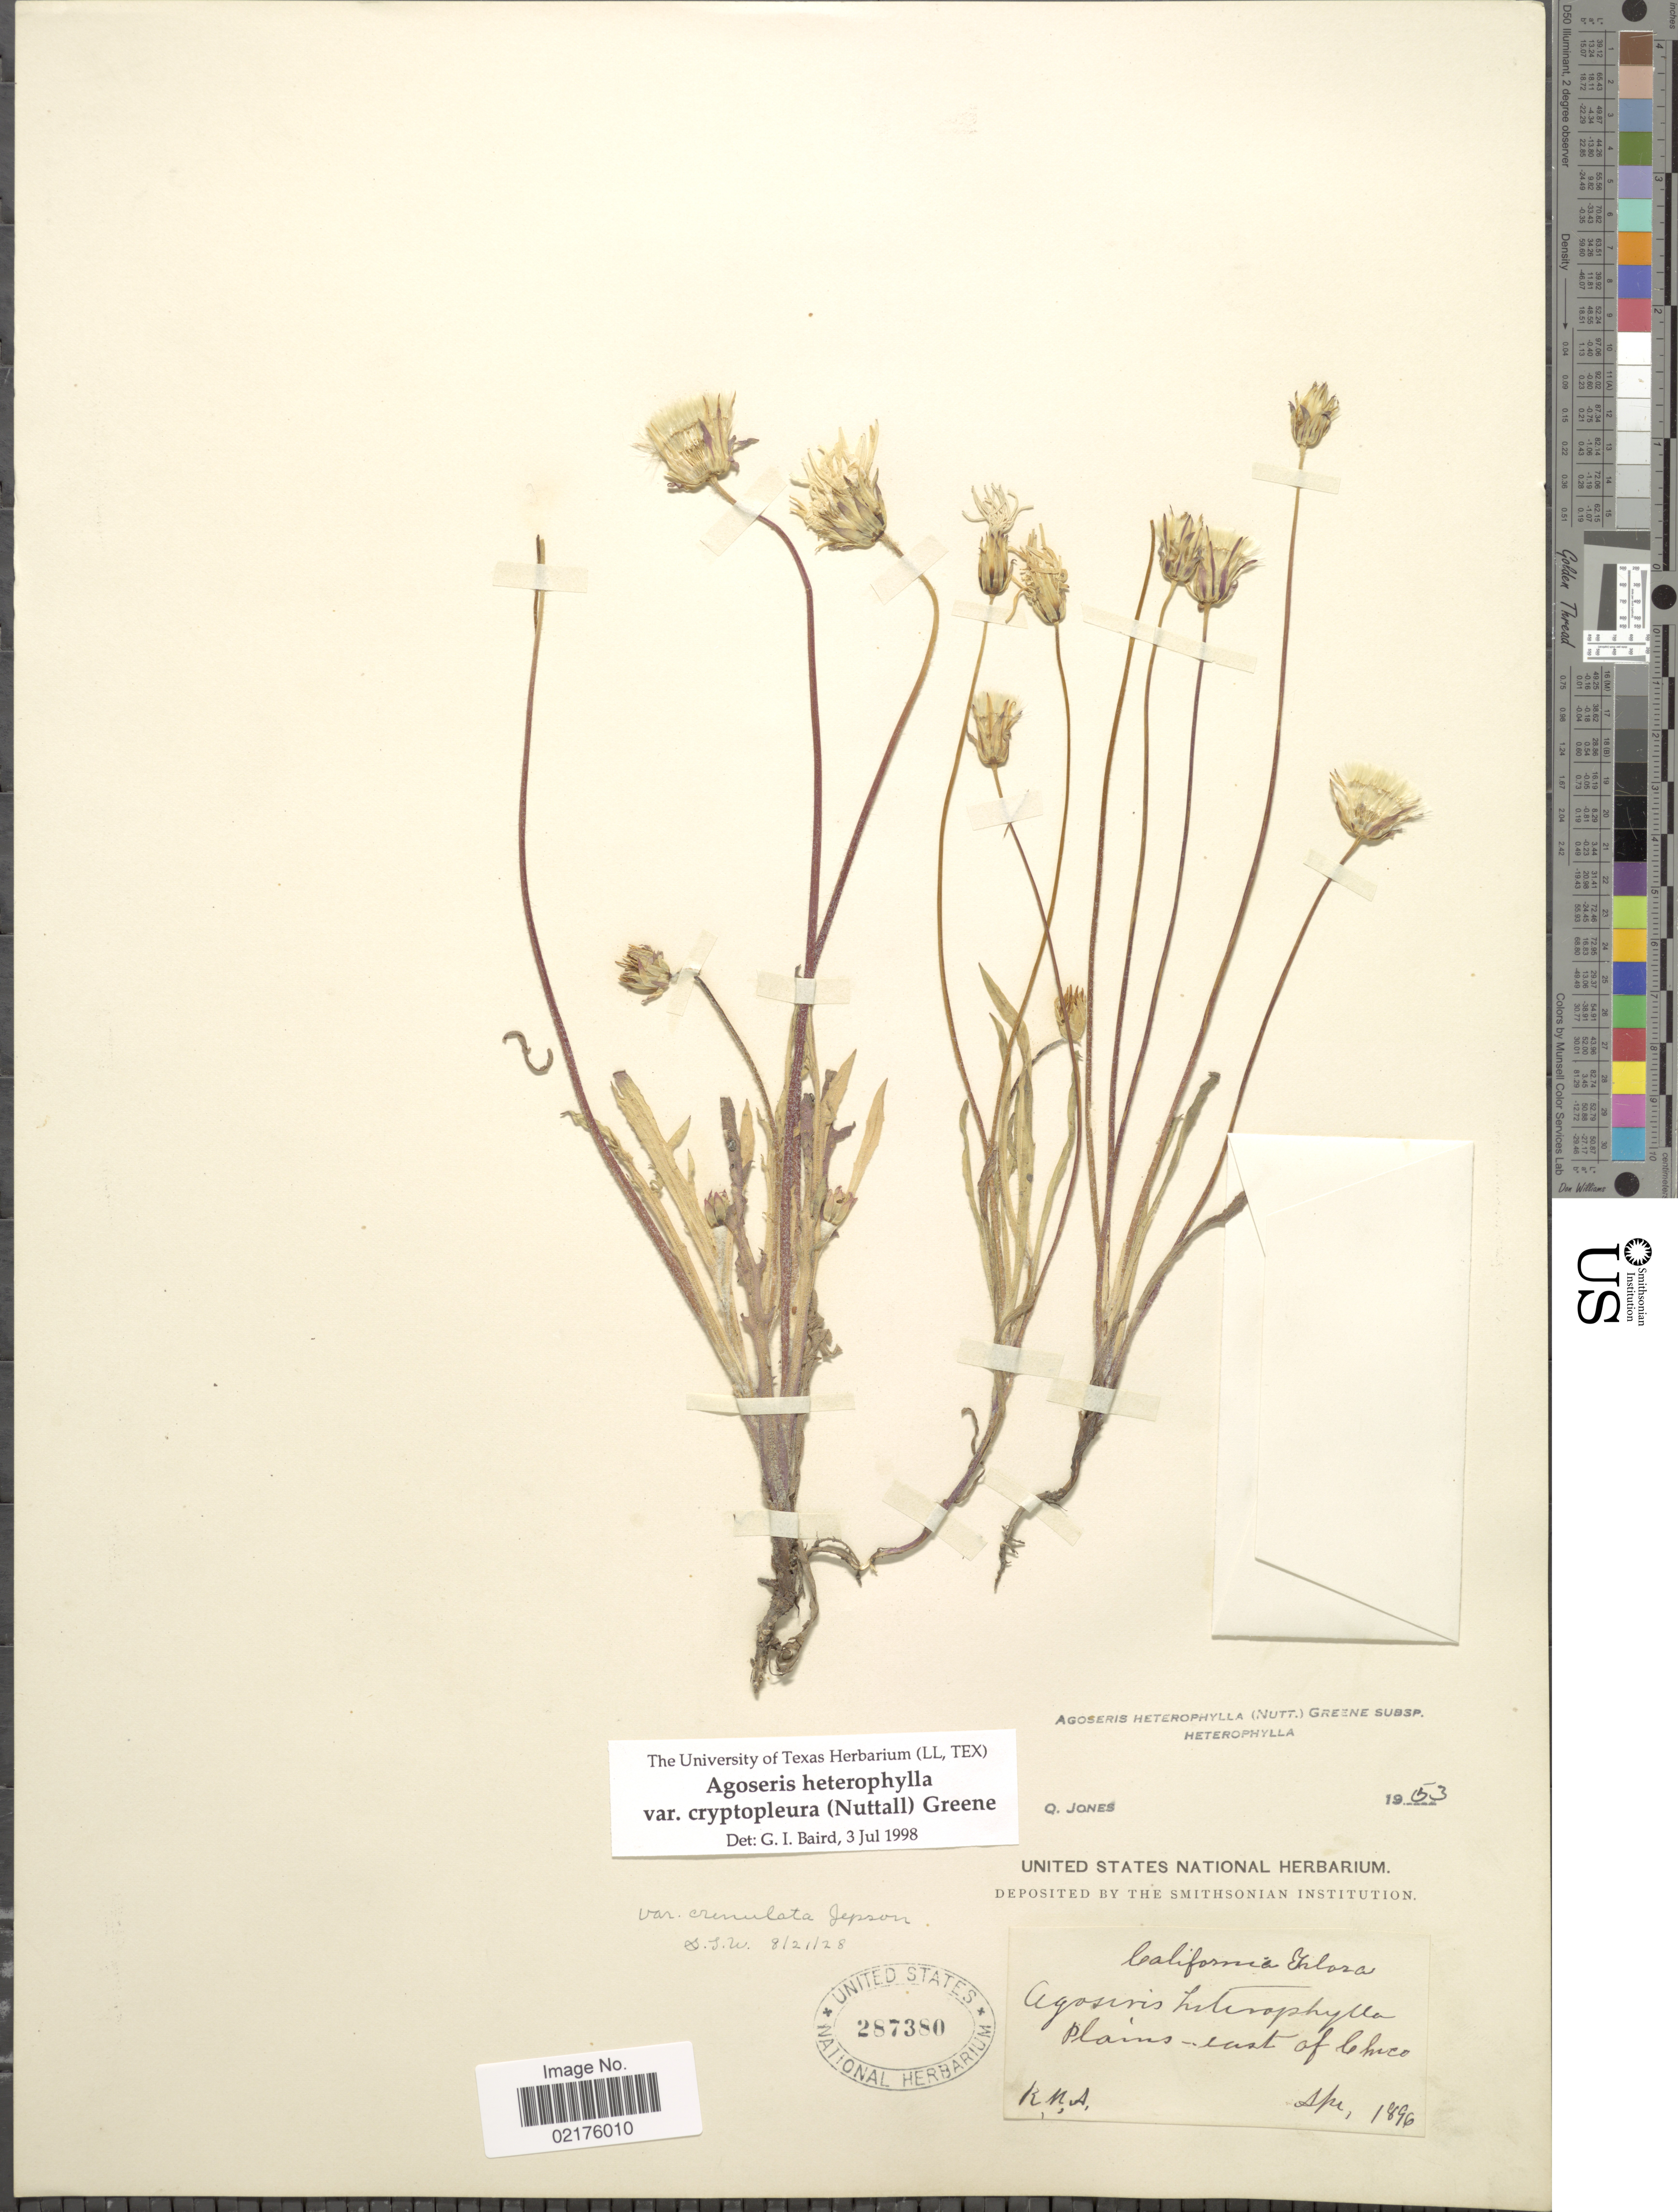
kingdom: Plantae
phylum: Tracheophyta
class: Magnoliopsida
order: Asterales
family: Asteraceae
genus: Agoseris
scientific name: Agoseris heterophylla var. cryptopleura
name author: (Nutt.) Greene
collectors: R. Austin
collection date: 1896-04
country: United States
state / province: California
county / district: Butte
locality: Plains east of Chico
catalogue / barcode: US 287380